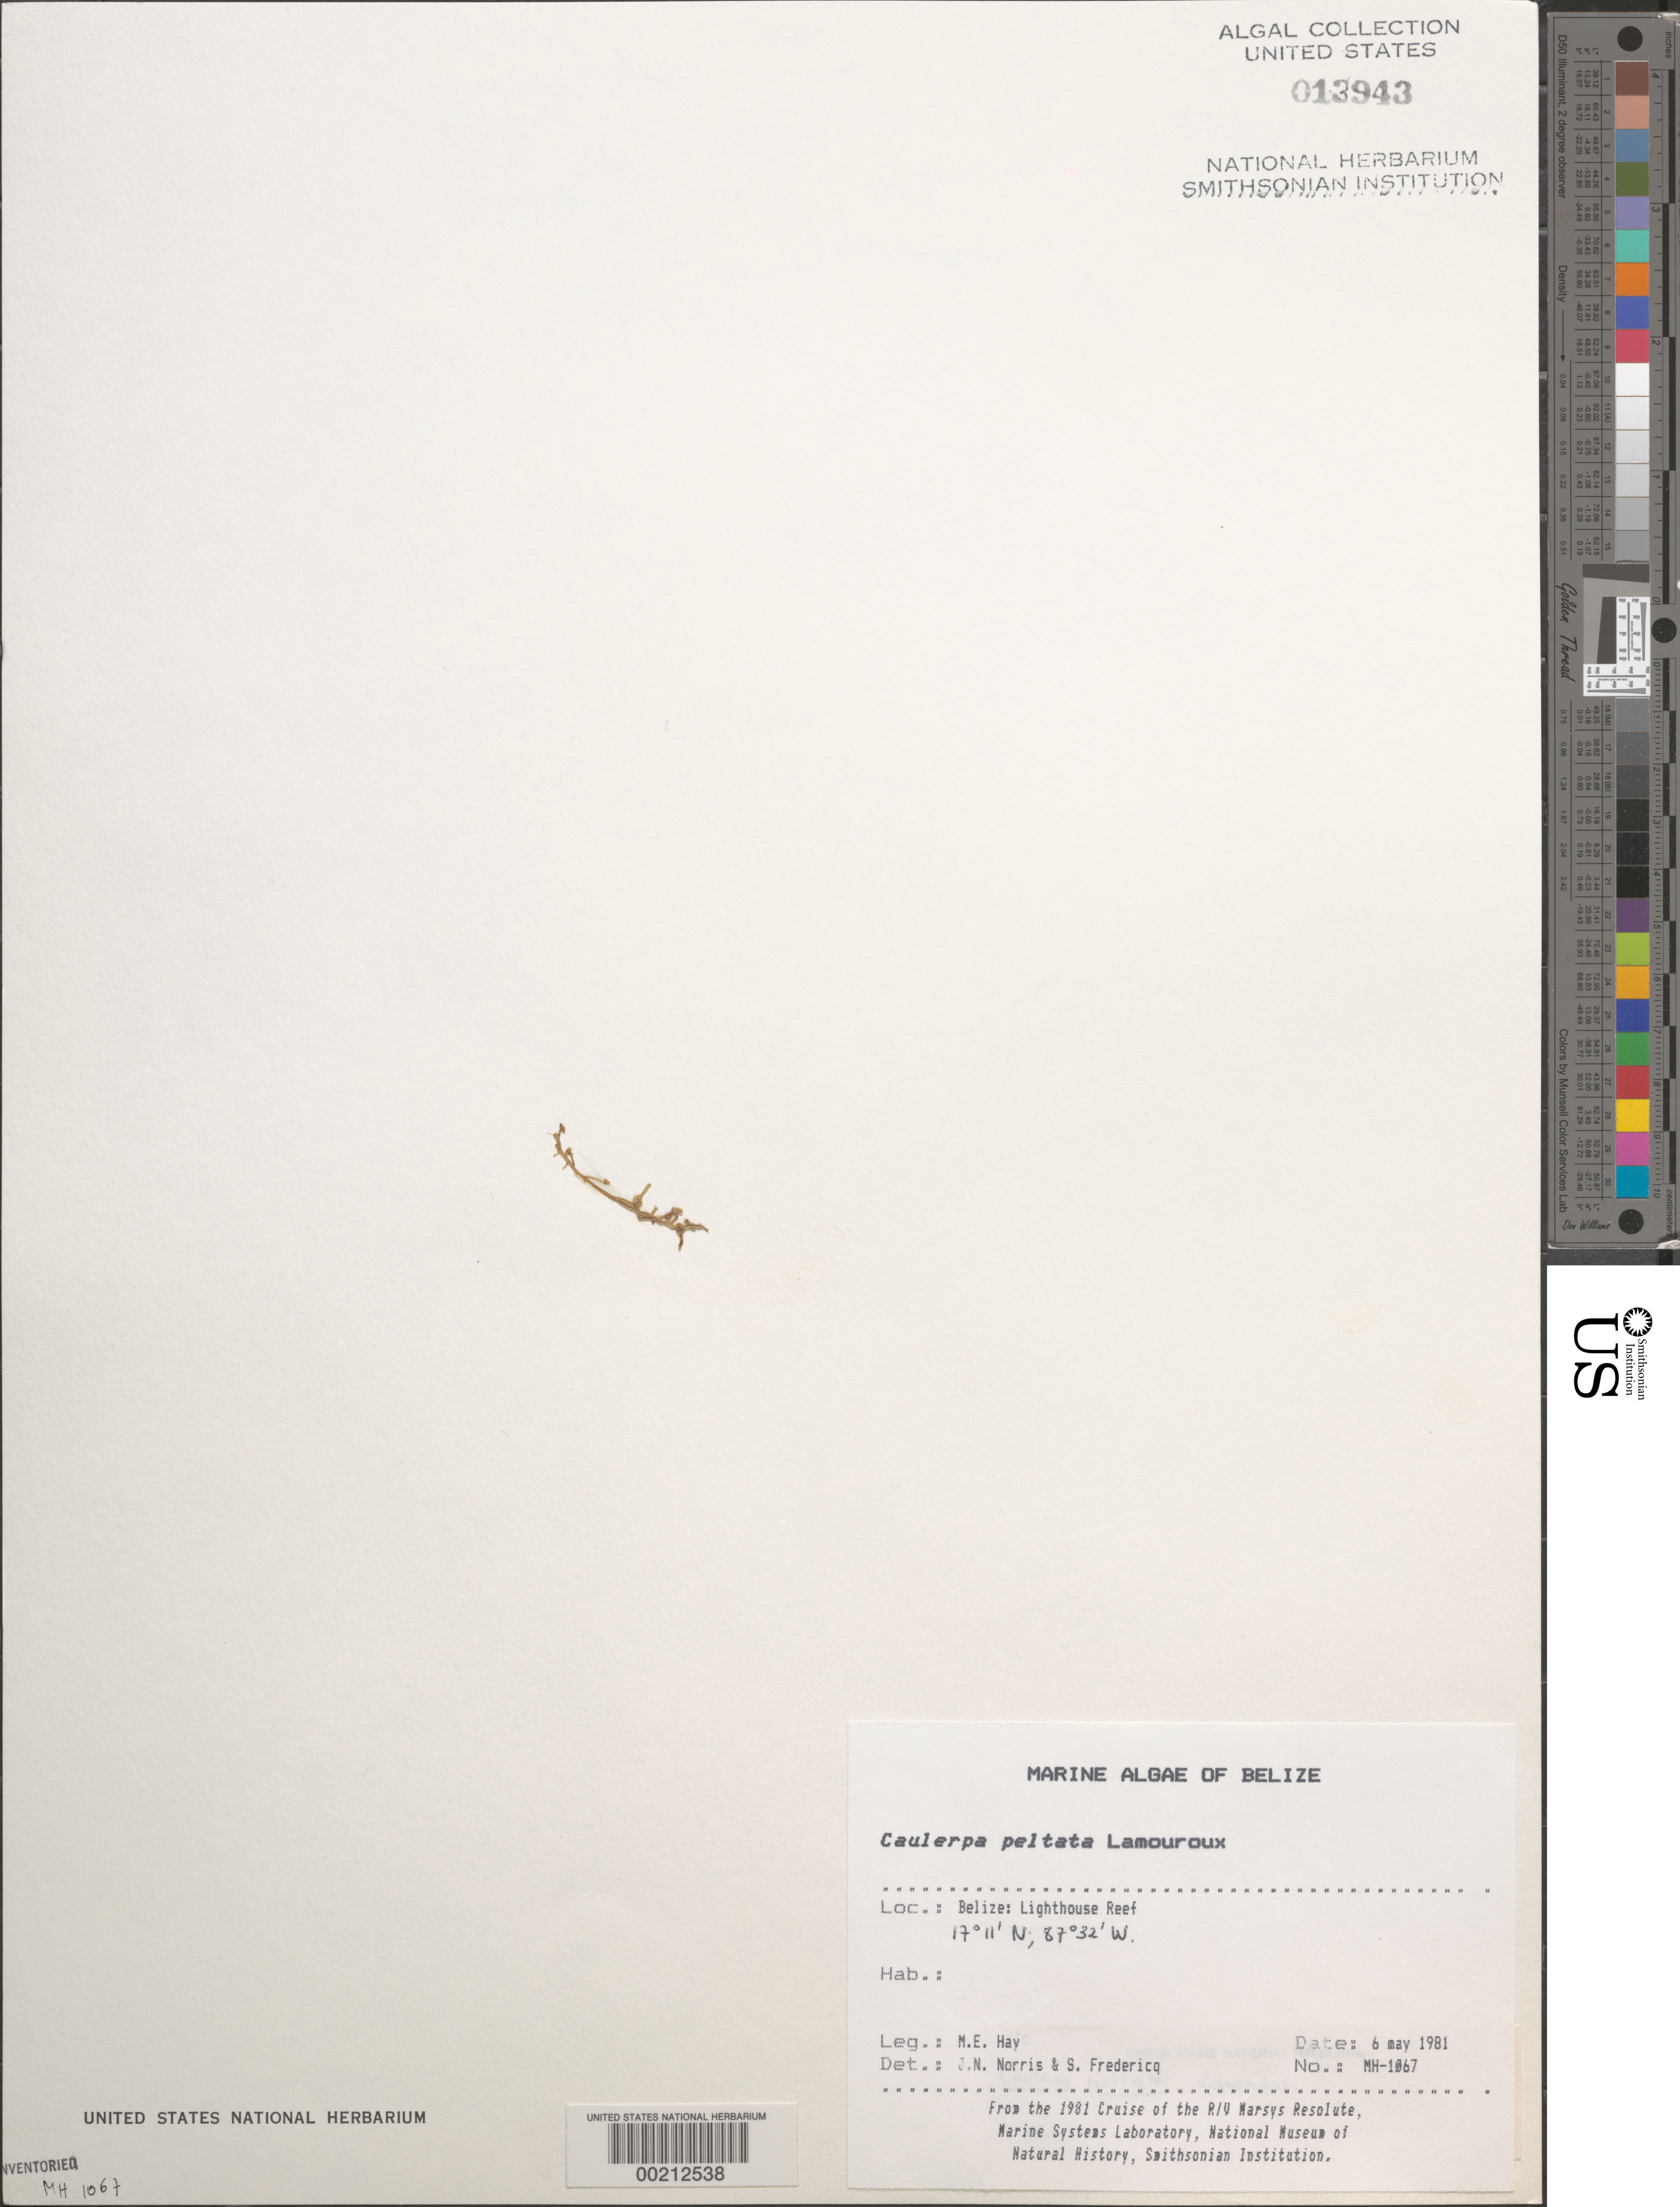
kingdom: Plantae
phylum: Chlorophyta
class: Ulvophyceae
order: Cladophorales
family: Cladophoraceae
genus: Cladophora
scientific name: Cladophora glomerata var. crassior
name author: (C. Agardh) C. Hoek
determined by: Algae name updating Project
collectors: M. E. Hay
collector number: MEH-1067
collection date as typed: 06 May 1981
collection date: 1981-05-06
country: Belize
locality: Lighthouse reef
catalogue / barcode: US 13943